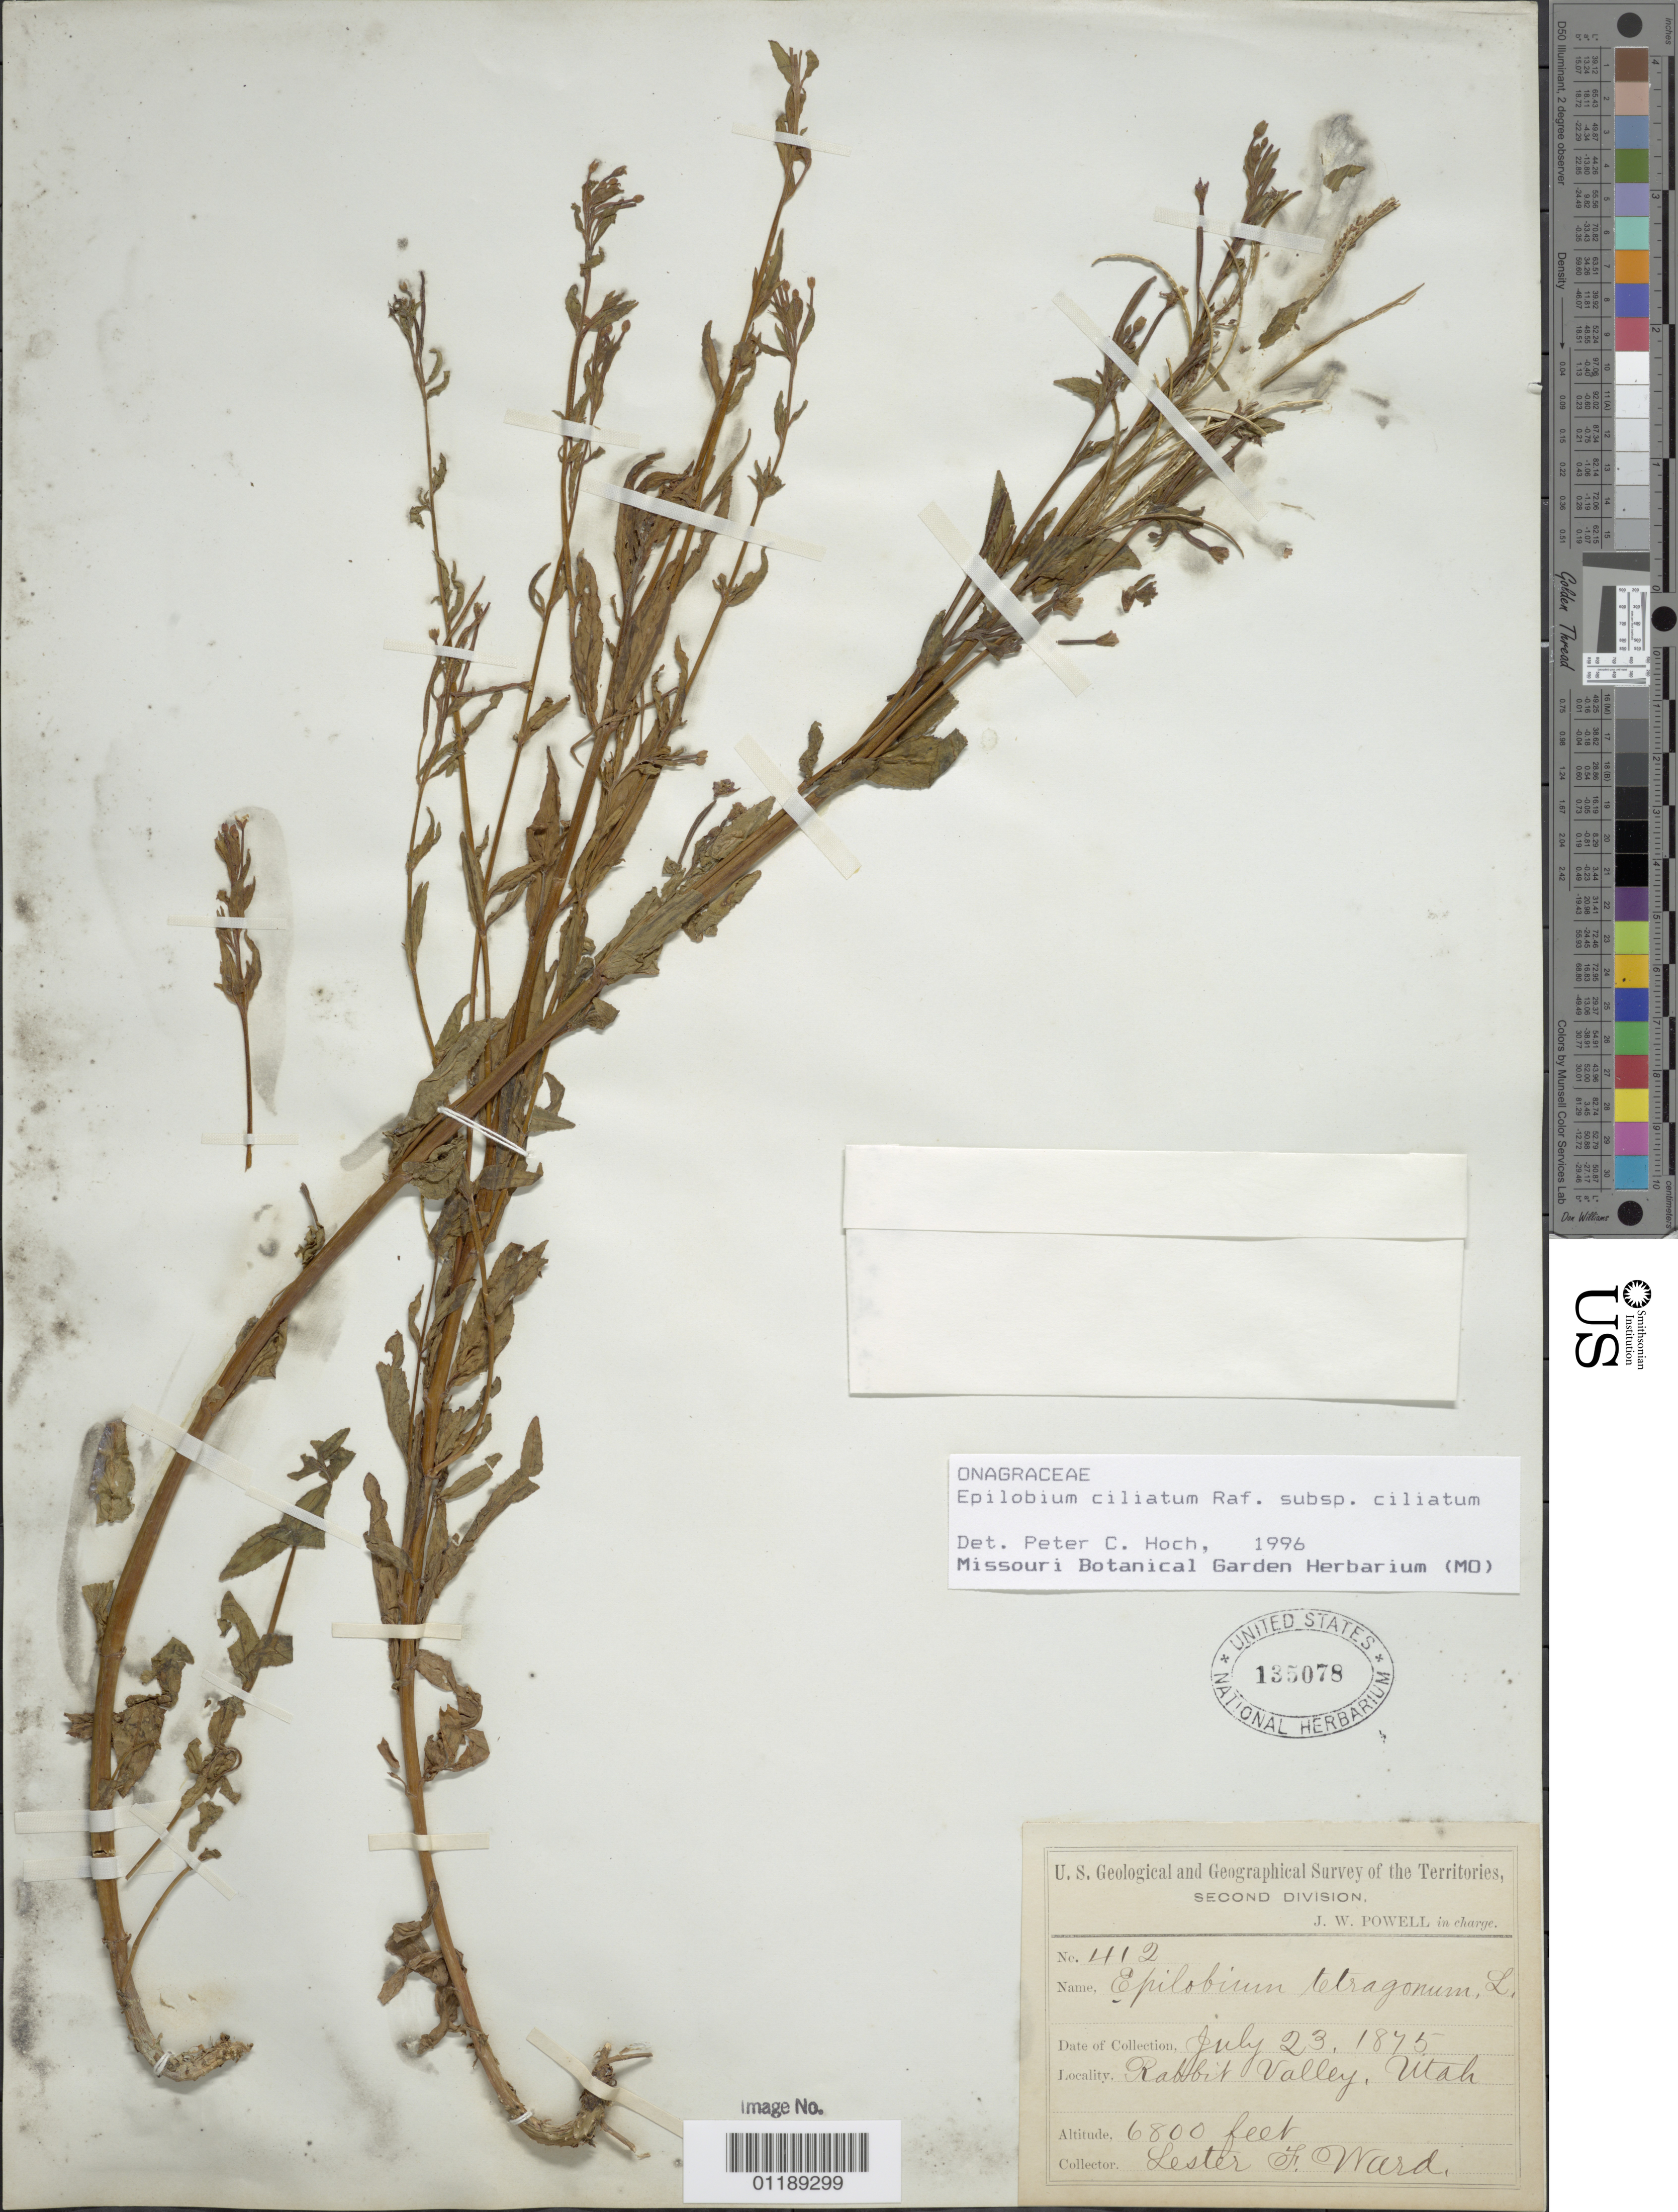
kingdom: Plantae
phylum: Tracheophyta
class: Magnoliopsida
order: Myrtales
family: Onagraceae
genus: Epilobium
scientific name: Epilobium ciliatum subsp. ciliatum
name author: Raf.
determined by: Hoch, P. C.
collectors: L. F. Ward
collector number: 412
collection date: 1875-07-23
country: United States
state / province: Utah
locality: Rabbit Valley.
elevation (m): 2073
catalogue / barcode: US 135078